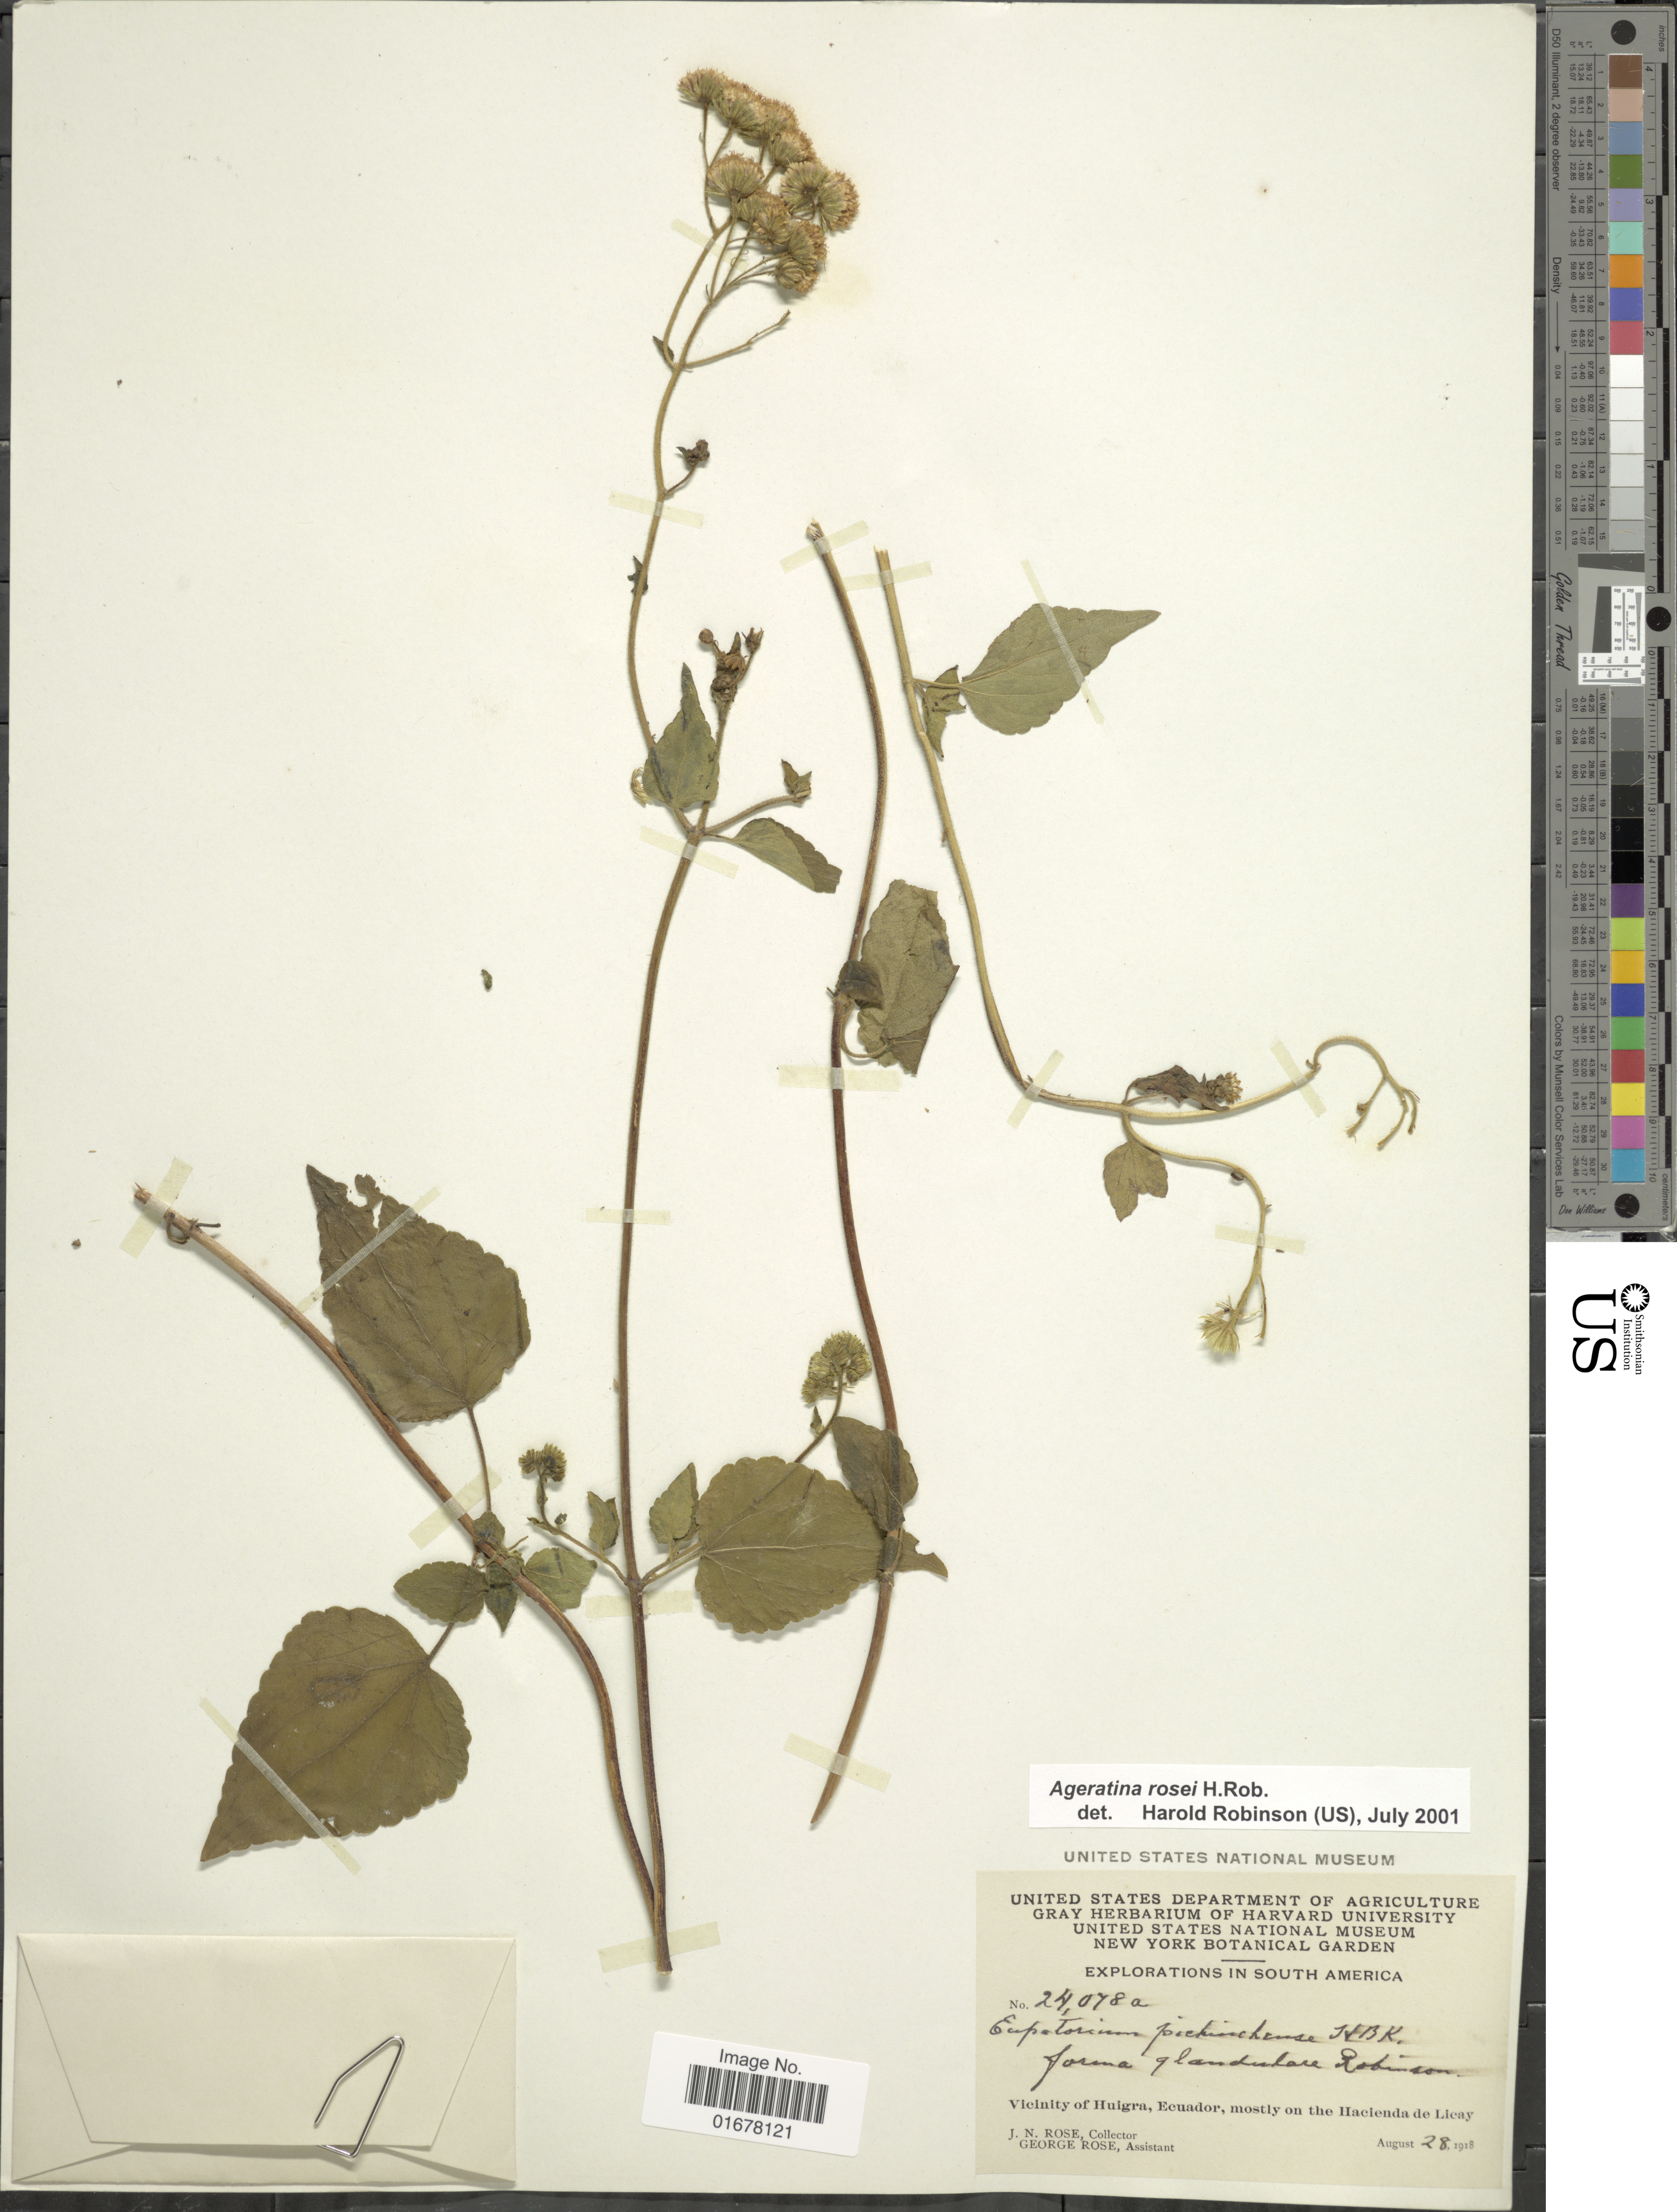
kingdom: Plantae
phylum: Tracheophyta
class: Magnoliopsida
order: Asterales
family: Asteraceae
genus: Ageratina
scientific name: Ageratina rosei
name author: H. Rob.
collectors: J. N. Rose & G. Rose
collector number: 24078 a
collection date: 1918-08-28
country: Ecuador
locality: Vicinity of Huigra, mostly on the Hacienda de Licay